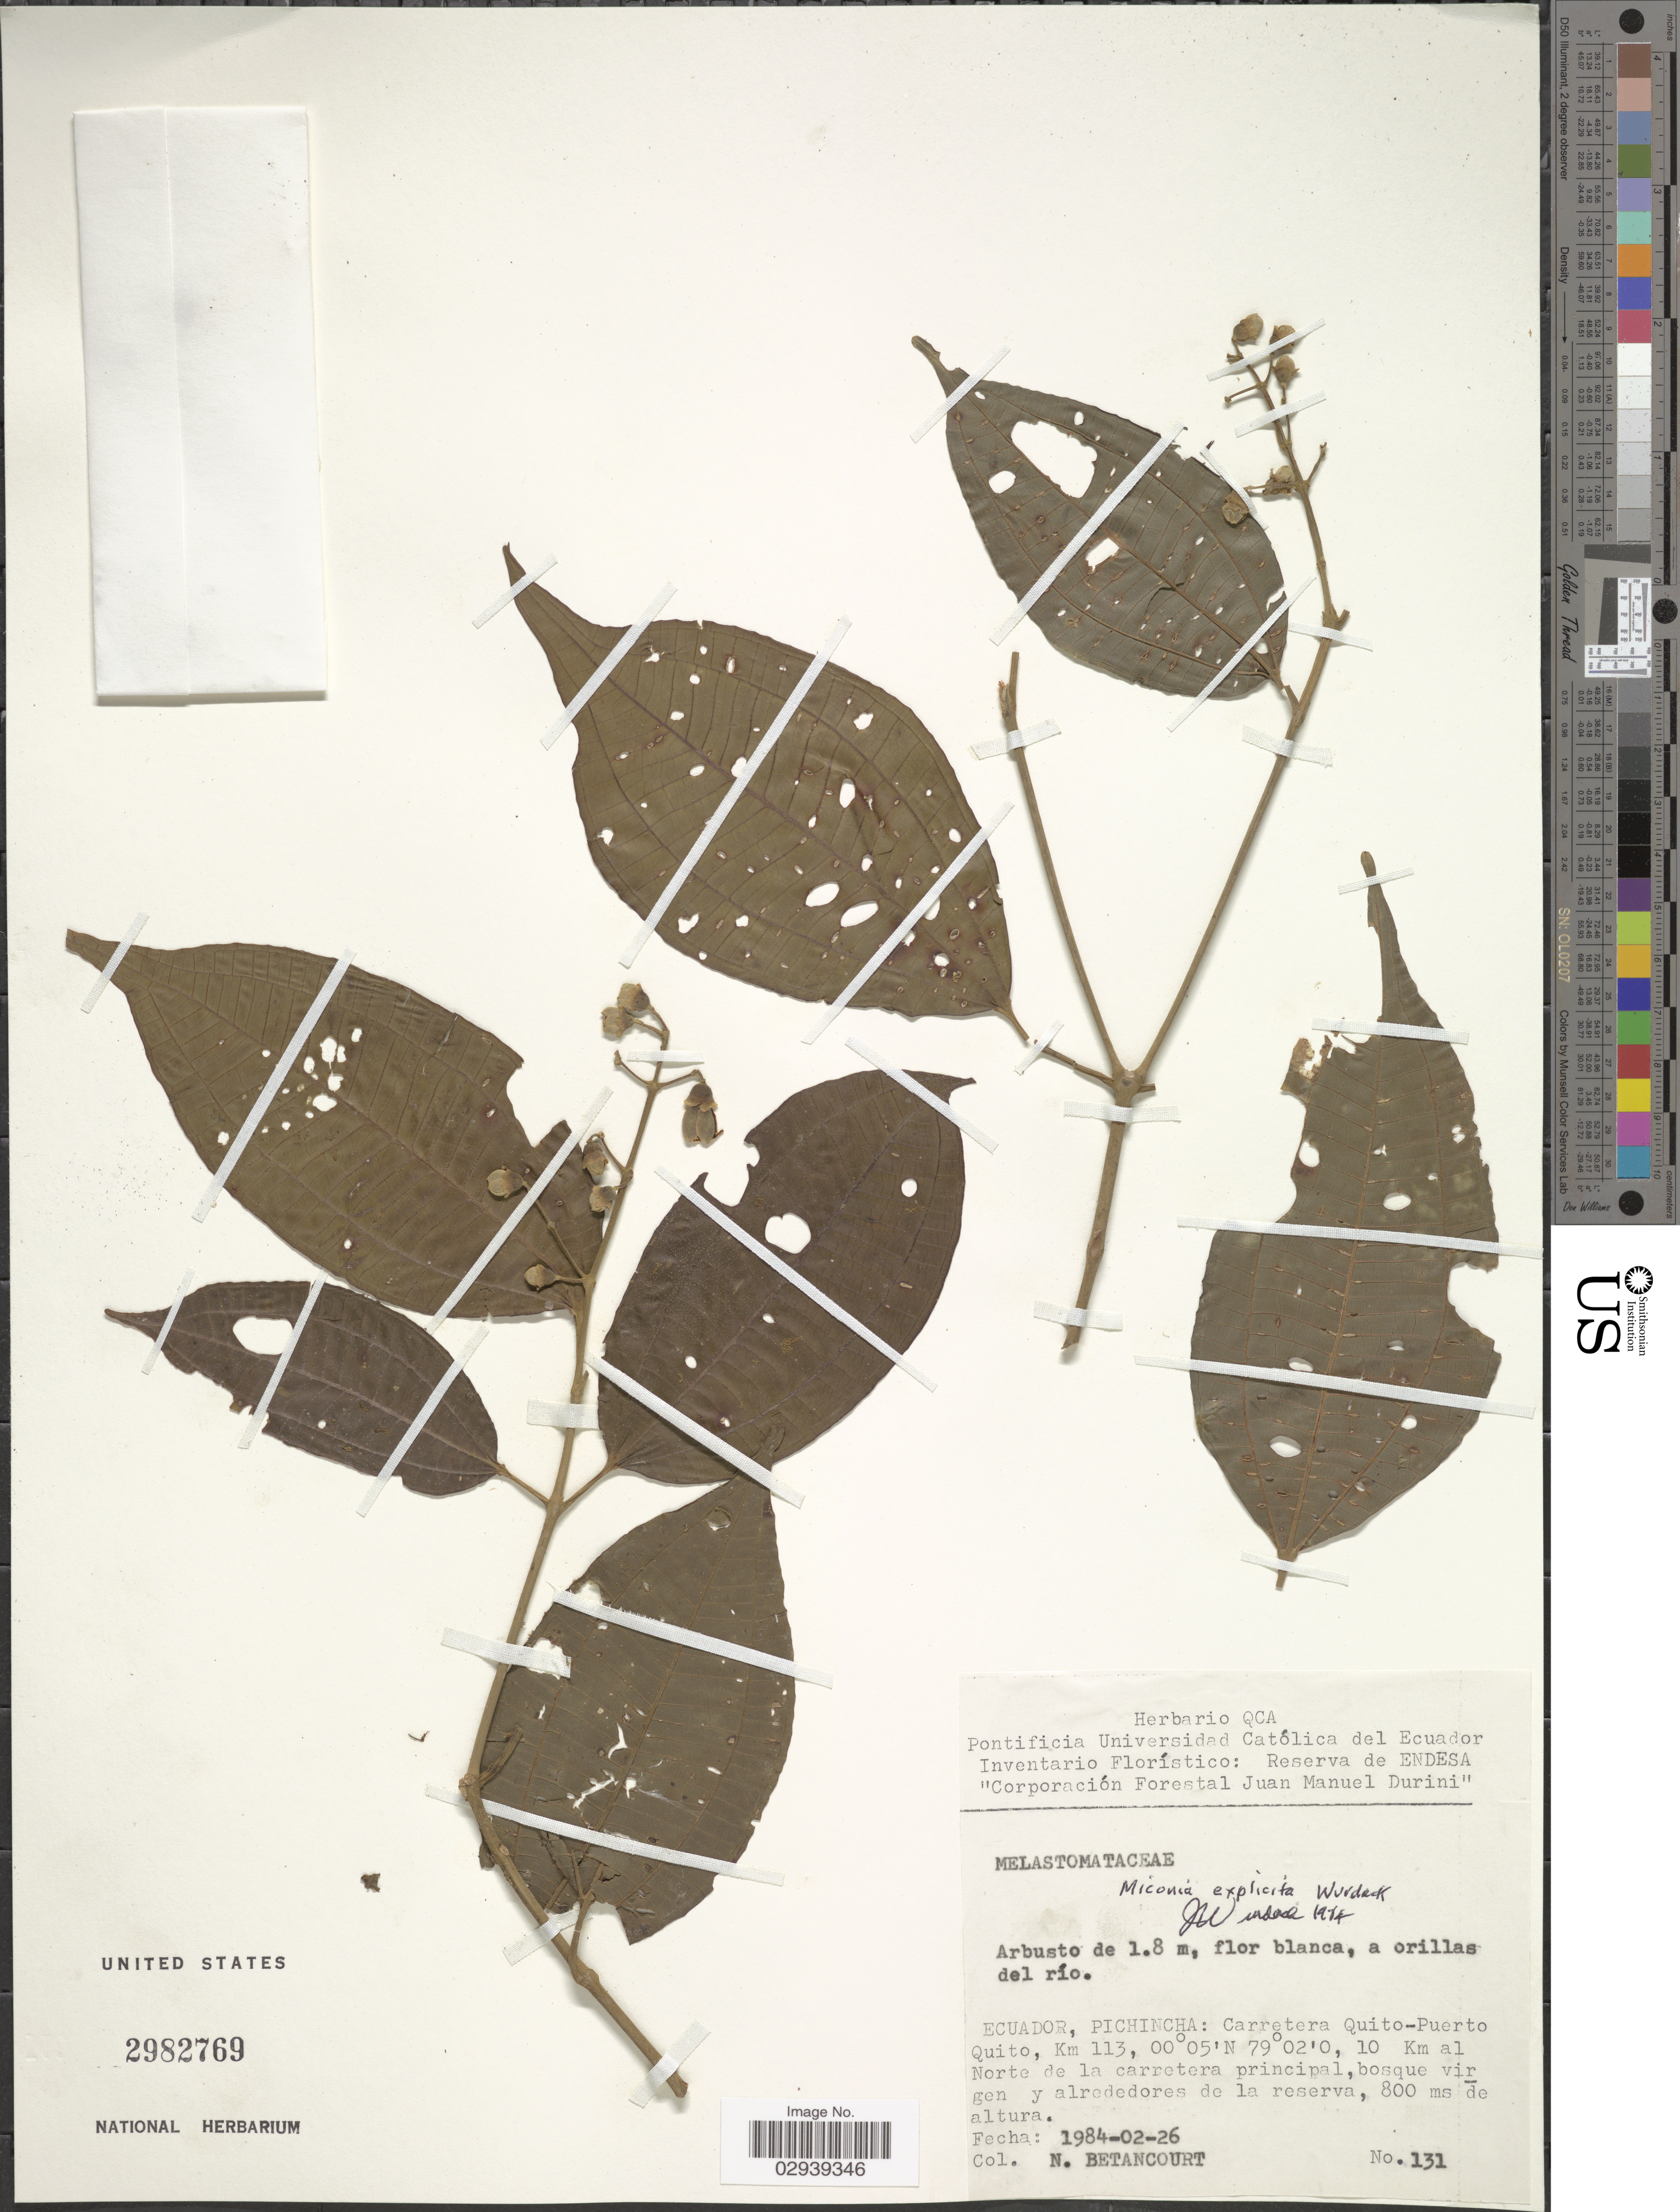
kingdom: Plantae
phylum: Tracheophyta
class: Magnoliopsida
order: Myrtales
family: Melastomataceae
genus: Miconia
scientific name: Miconia explicita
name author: Wurdack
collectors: N. Betancourt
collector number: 131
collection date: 1984-02-26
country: Ecuador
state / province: Pichincha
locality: Carretera Quito-Puerto Quito, Km 113, 10 Km al Norte de la carretera principal.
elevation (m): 800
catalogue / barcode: US 2982769